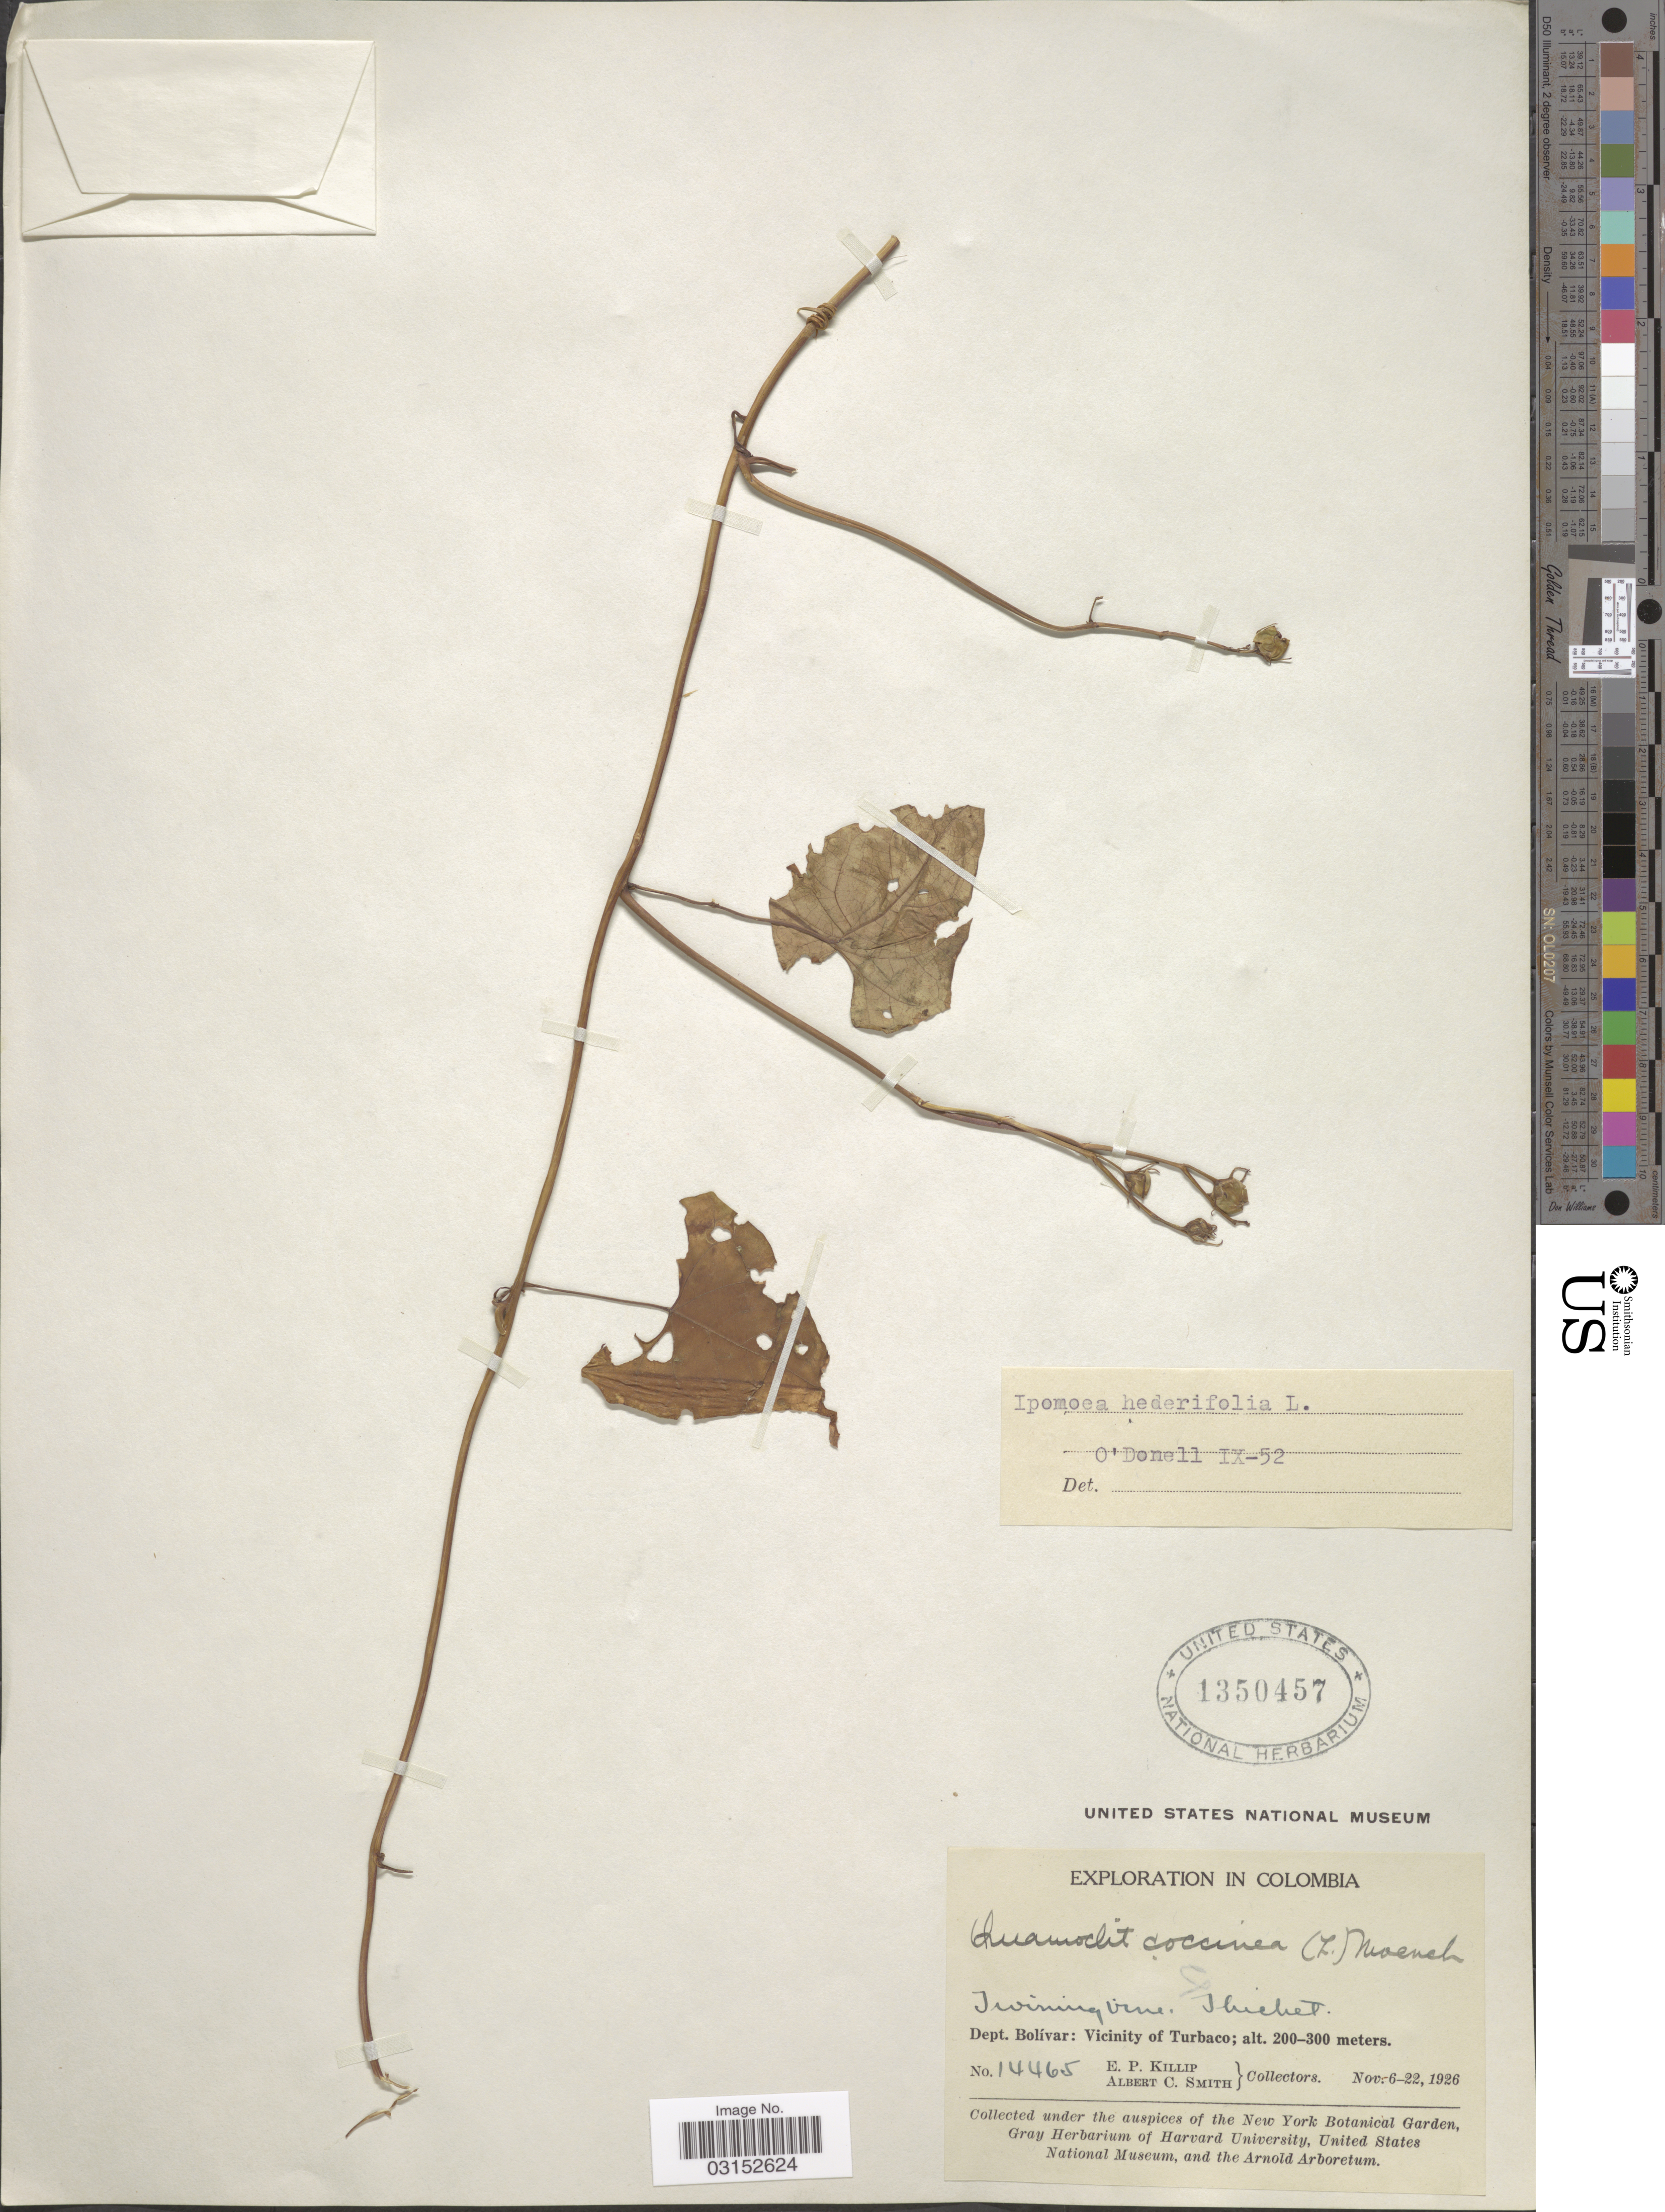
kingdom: Plantae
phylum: Tracheophyta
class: Magnoliopsida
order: Solanales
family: Convolvulaceae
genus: Ipomoea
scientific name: Ipomoea hederifolia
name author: L.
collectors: E. P. Killip & A. C. Smith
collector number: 14465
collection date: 1926-11-06/1926-11-22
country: Colombia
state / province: Bolívar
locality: Dept. Bolívar: Vicinity of Turbaco.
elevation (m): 200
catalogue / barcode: US 1350457